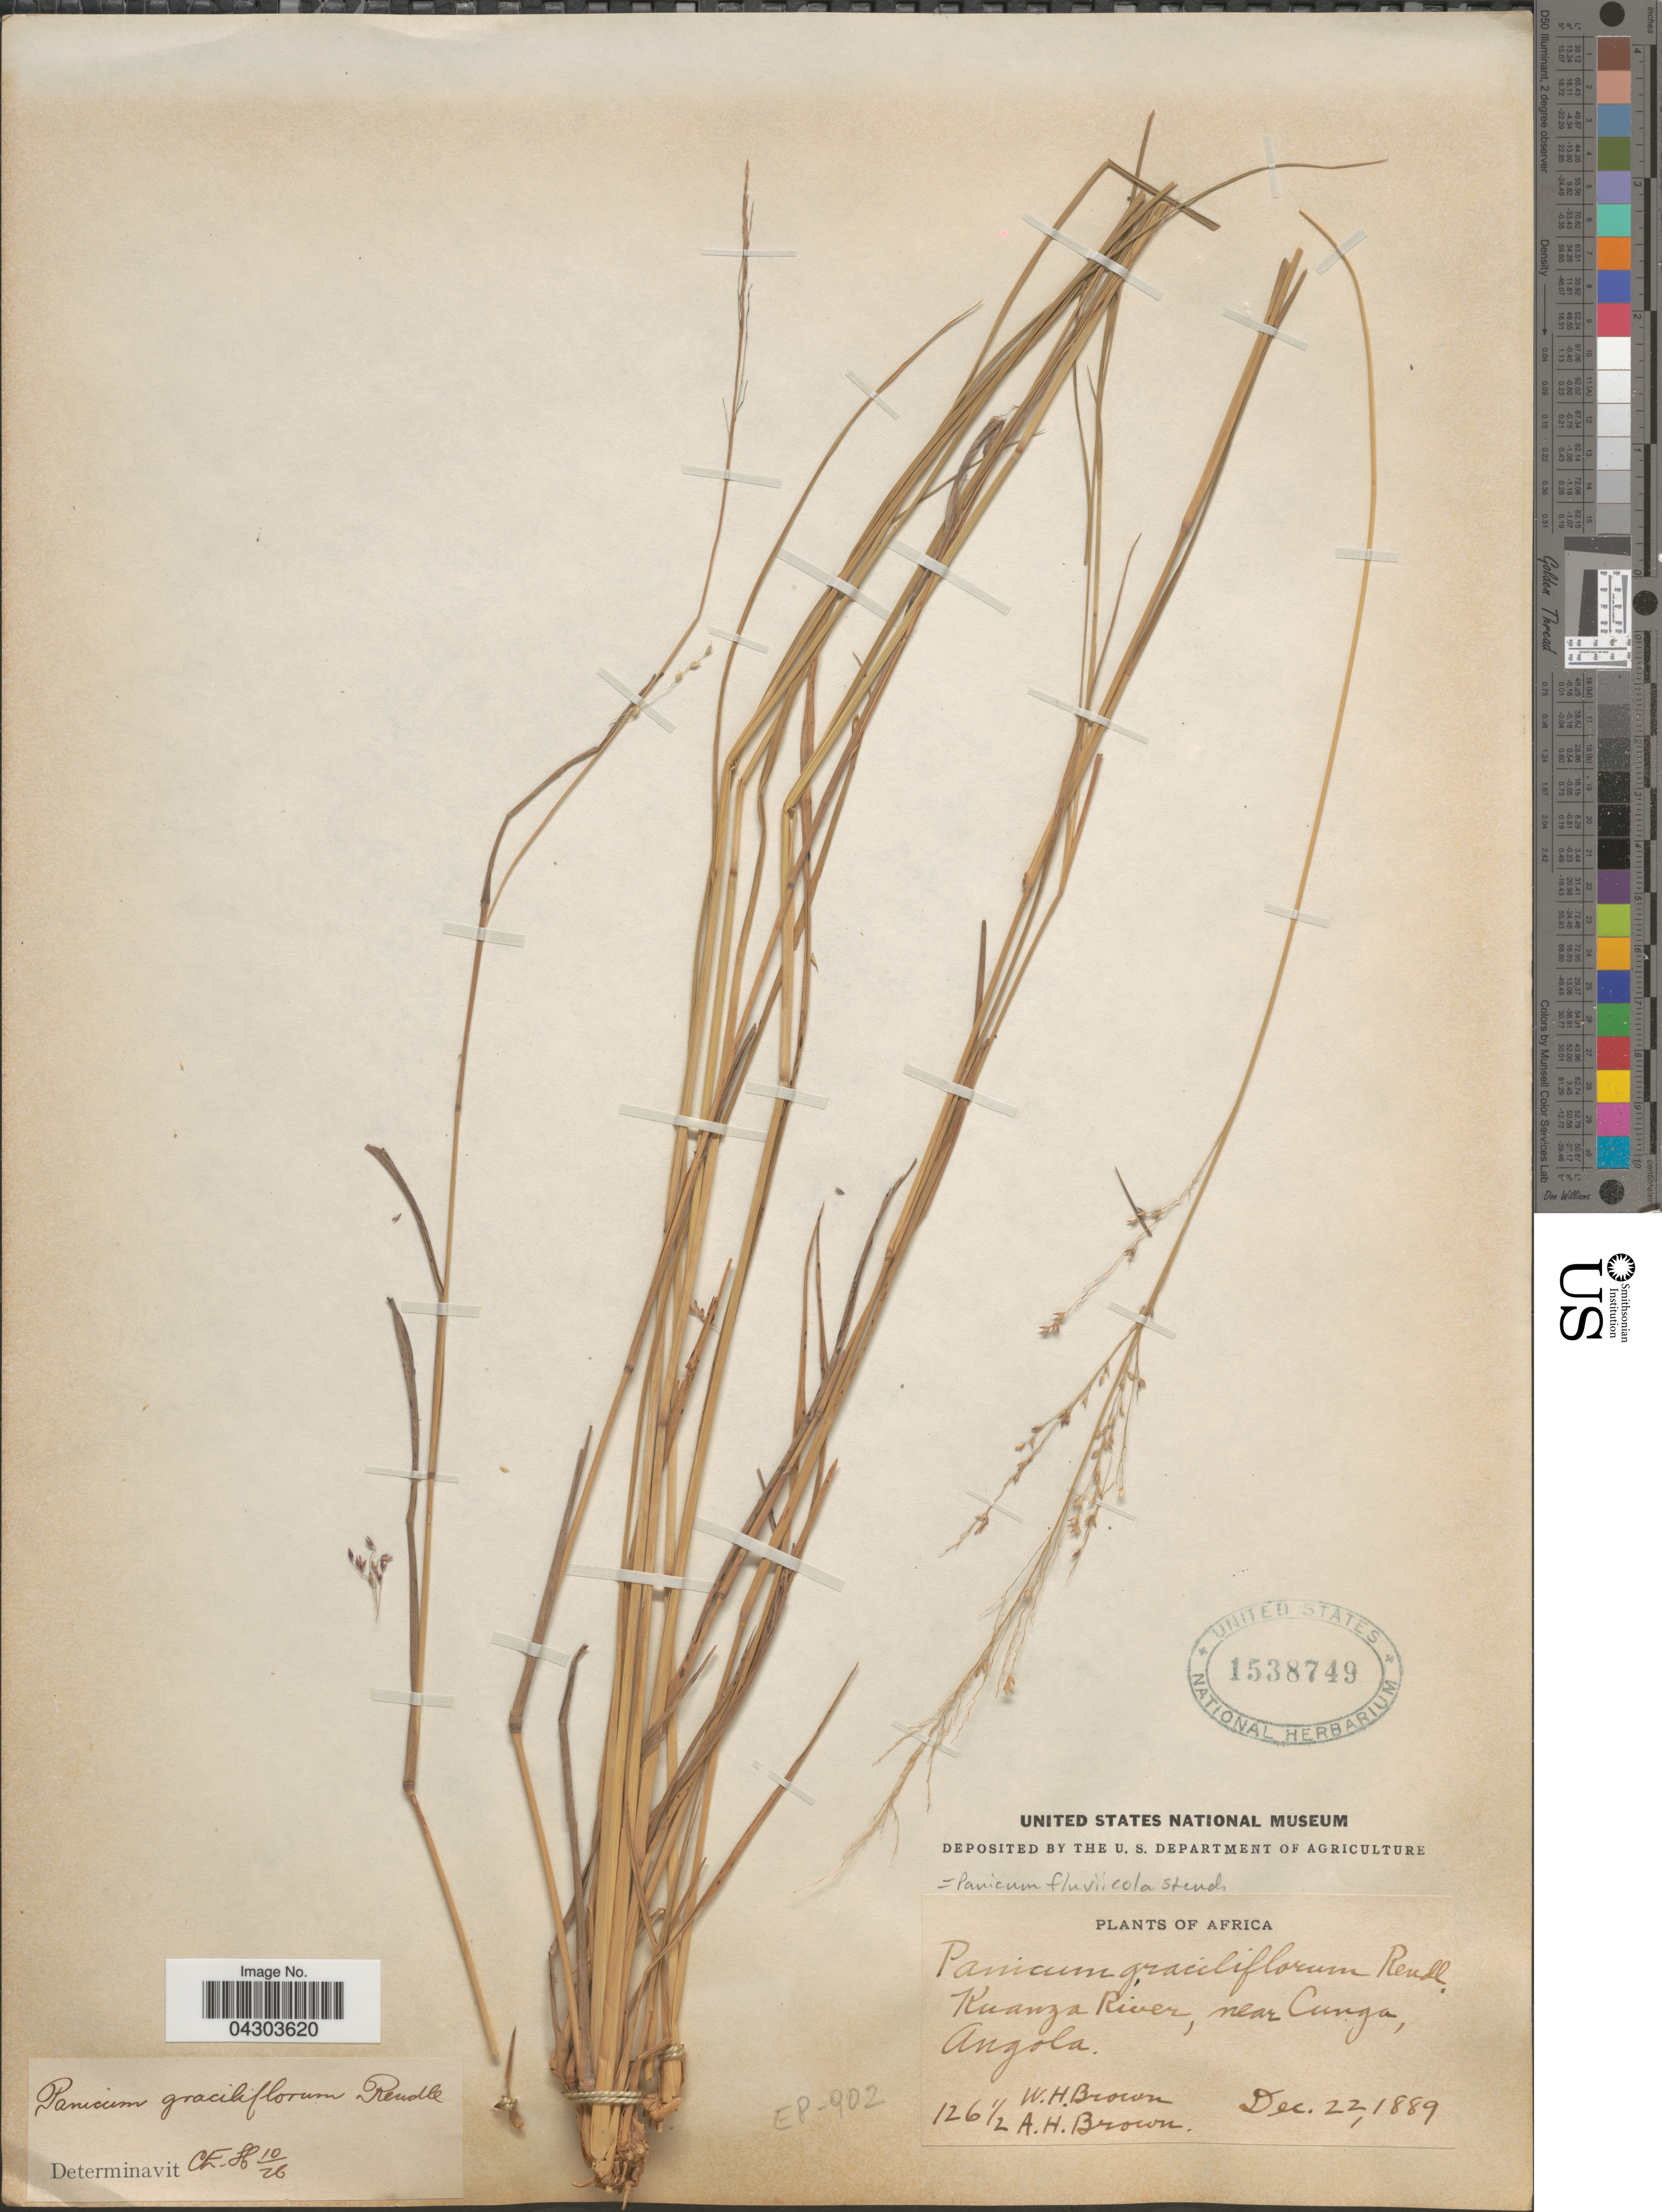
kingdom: Plantae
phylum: Tracheophyta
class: Liliopsida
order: Poales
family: Poaceae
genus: Panicum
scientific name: Panicum fluviicola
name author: Steud.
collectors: W. H. Brown & A. H. Brown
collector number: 126½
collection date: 1889-12-22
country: Angola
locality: Kuanza River, near Cunga.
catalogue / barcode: US 1538749